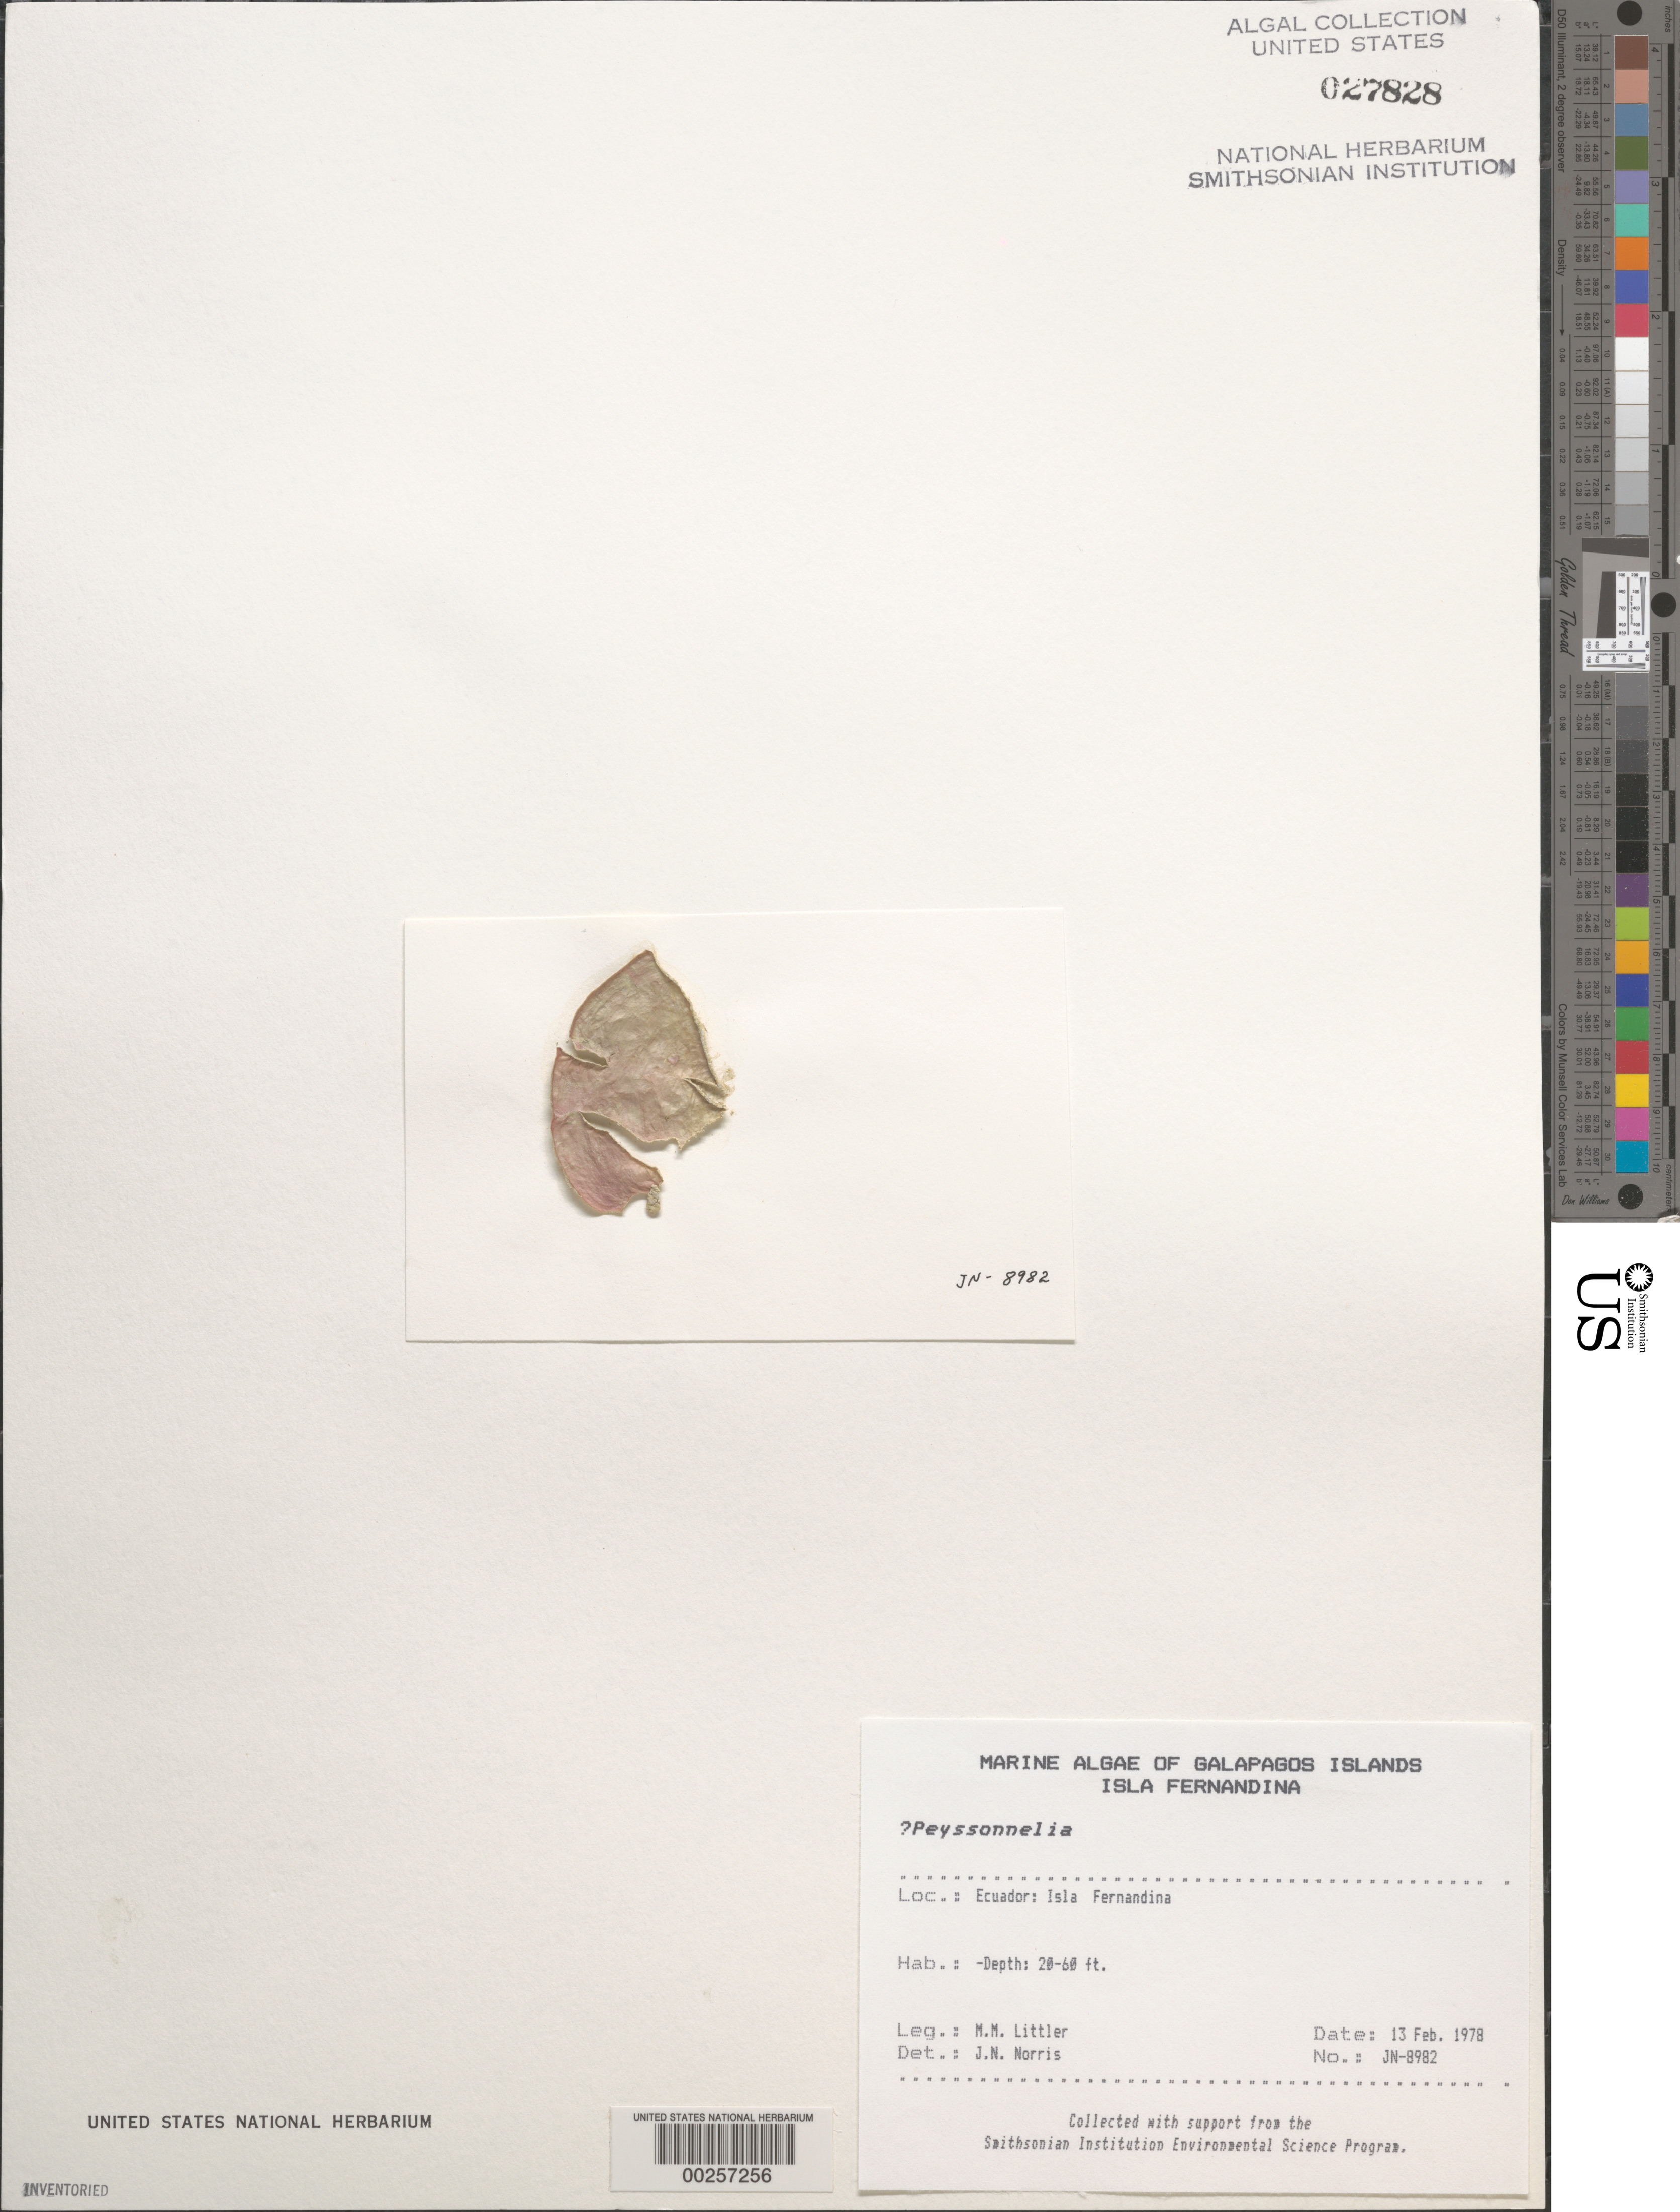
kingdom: Plantae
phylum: Rhodophyta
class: Florideophyceae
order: Peyssonneliales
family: Peyssonneliaceae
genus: Peyssonnelia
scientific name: Peyssonnelia sp.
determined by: Norris, James N.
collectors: M. M. Littler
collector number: Jn-8982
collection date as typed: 13 Feb 1978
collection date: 1978-02-13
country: Ecuador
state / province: Colón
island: Fernandina [Narborough]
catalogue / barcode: US 27828